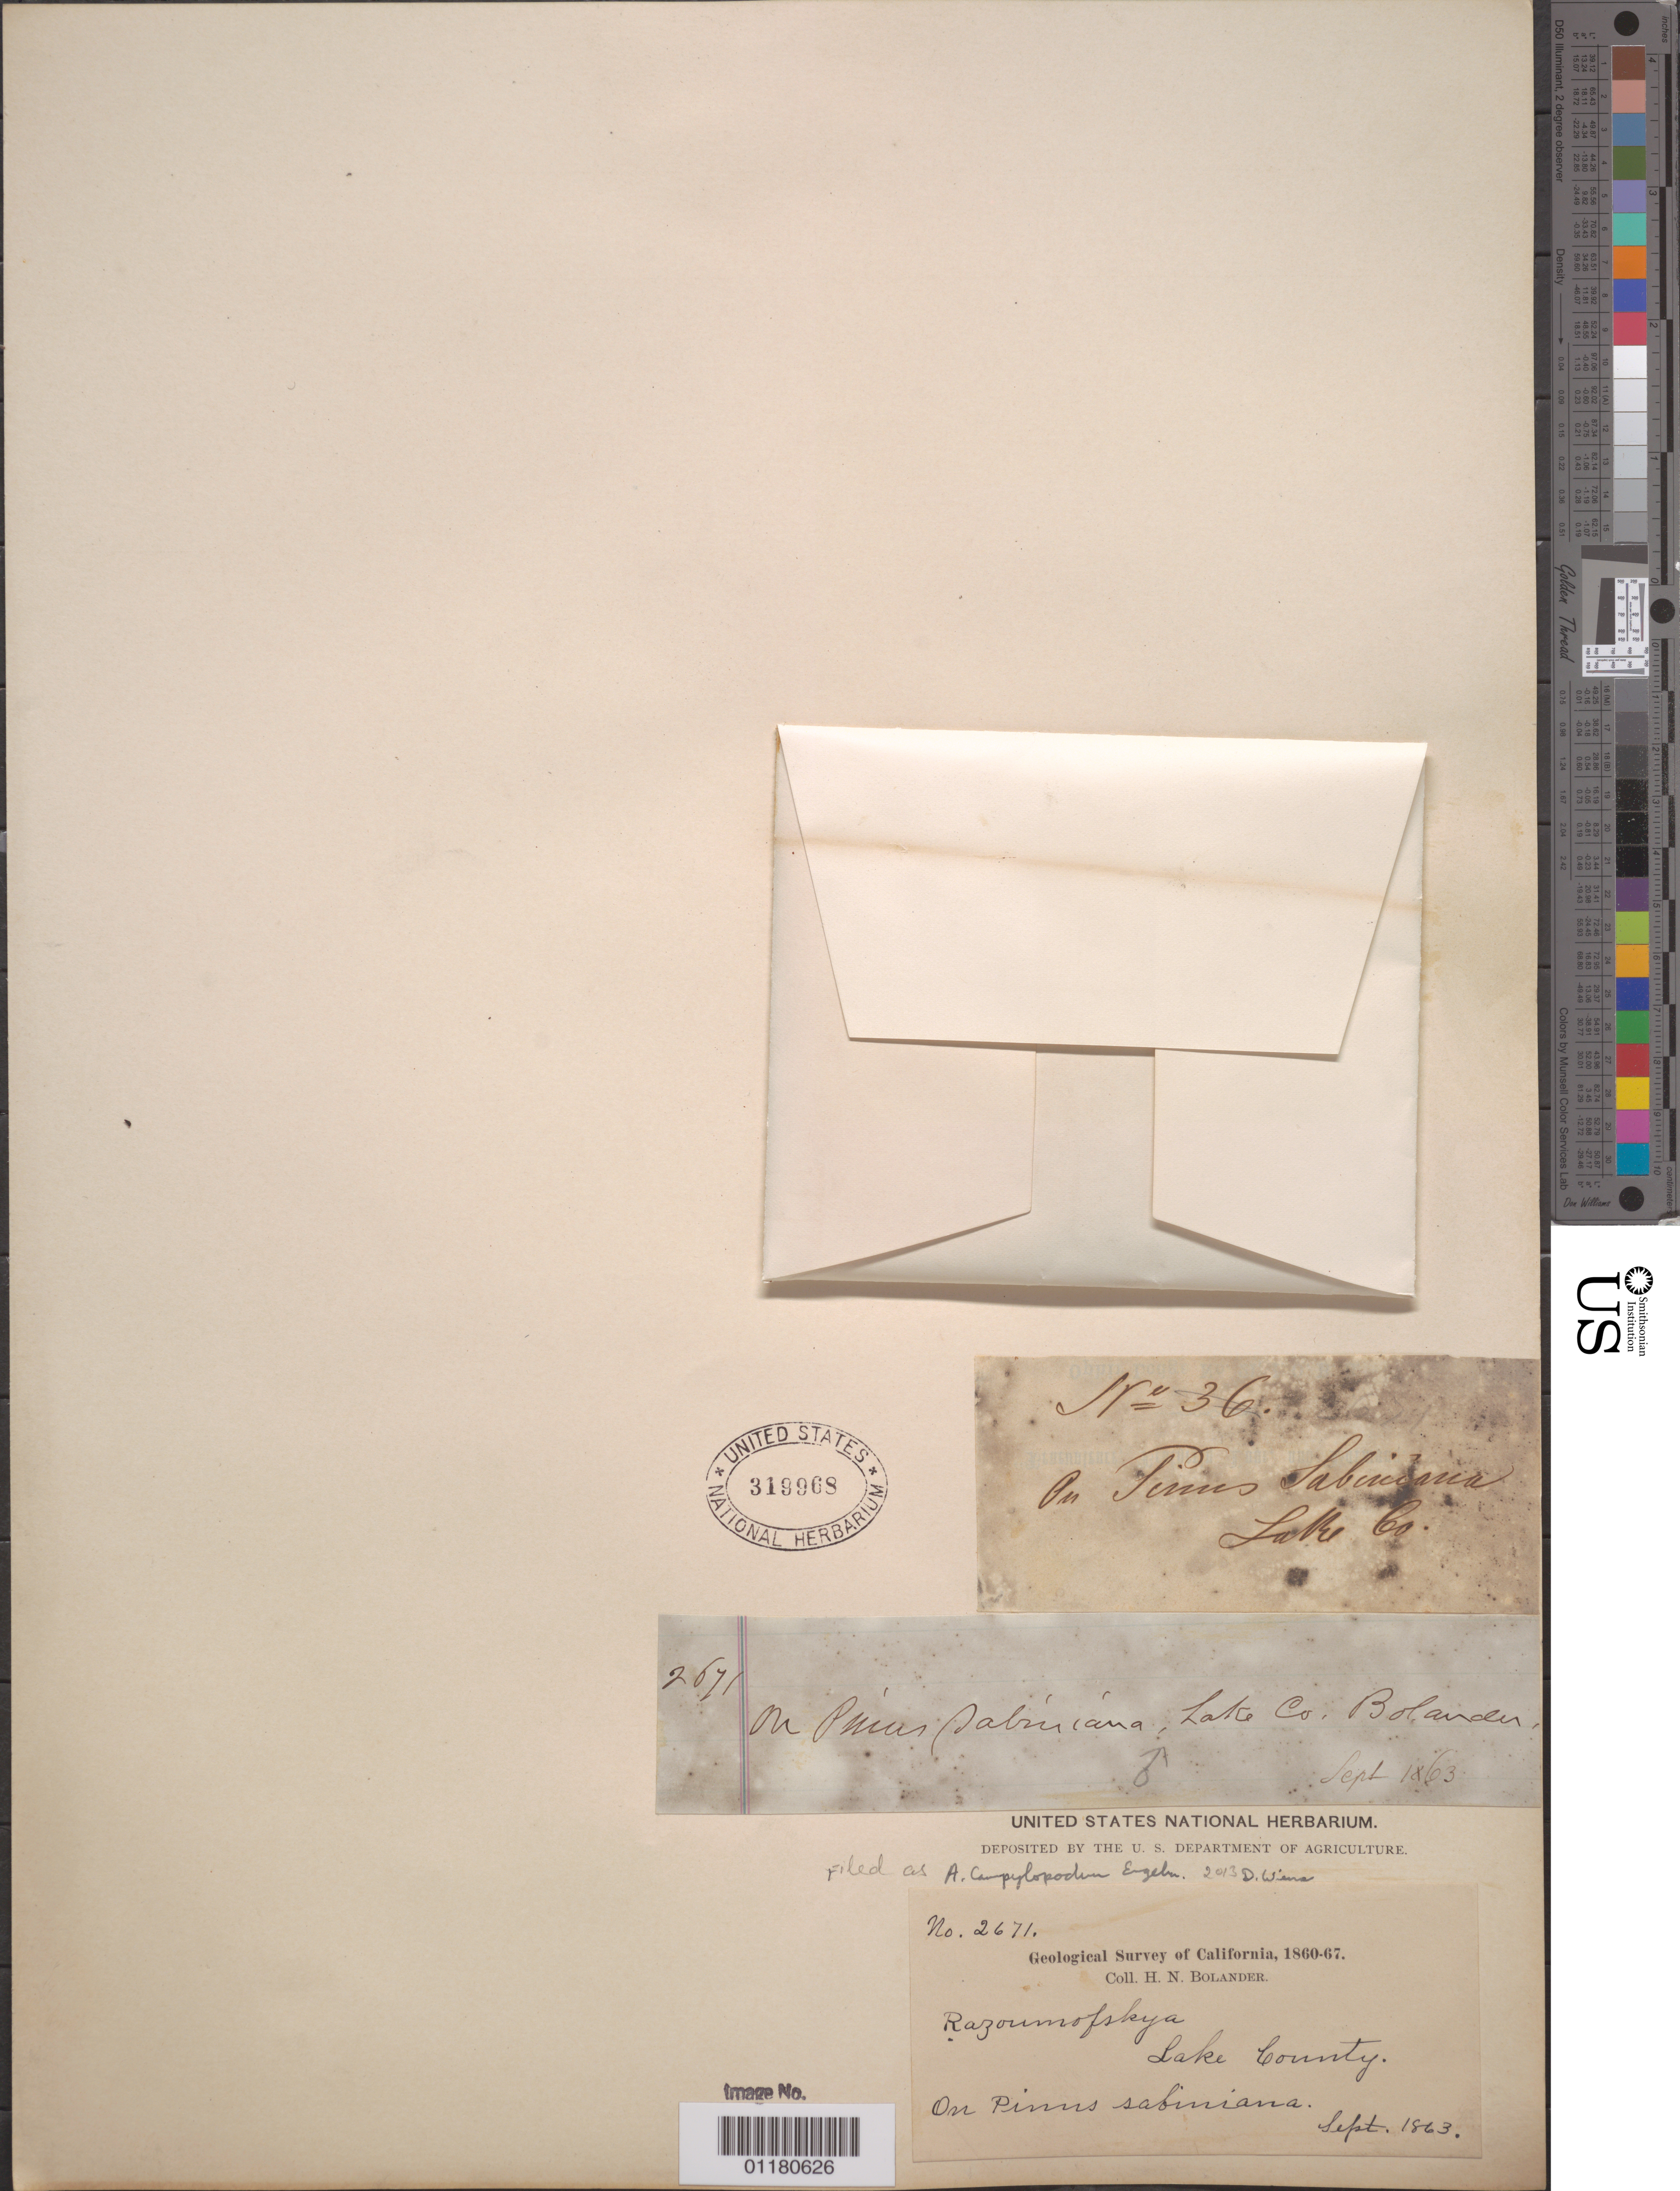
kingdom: Plantae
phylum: Tracheophyta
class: Magnoliopsida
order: Santalales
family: Viscaceae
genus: Arceuthobium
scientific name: Arceuthobium campylopodum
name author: Engelm.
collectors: H. Bolander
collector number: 2671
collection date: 1863-09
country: United States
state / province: California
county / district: Lake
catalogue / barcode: US 319968